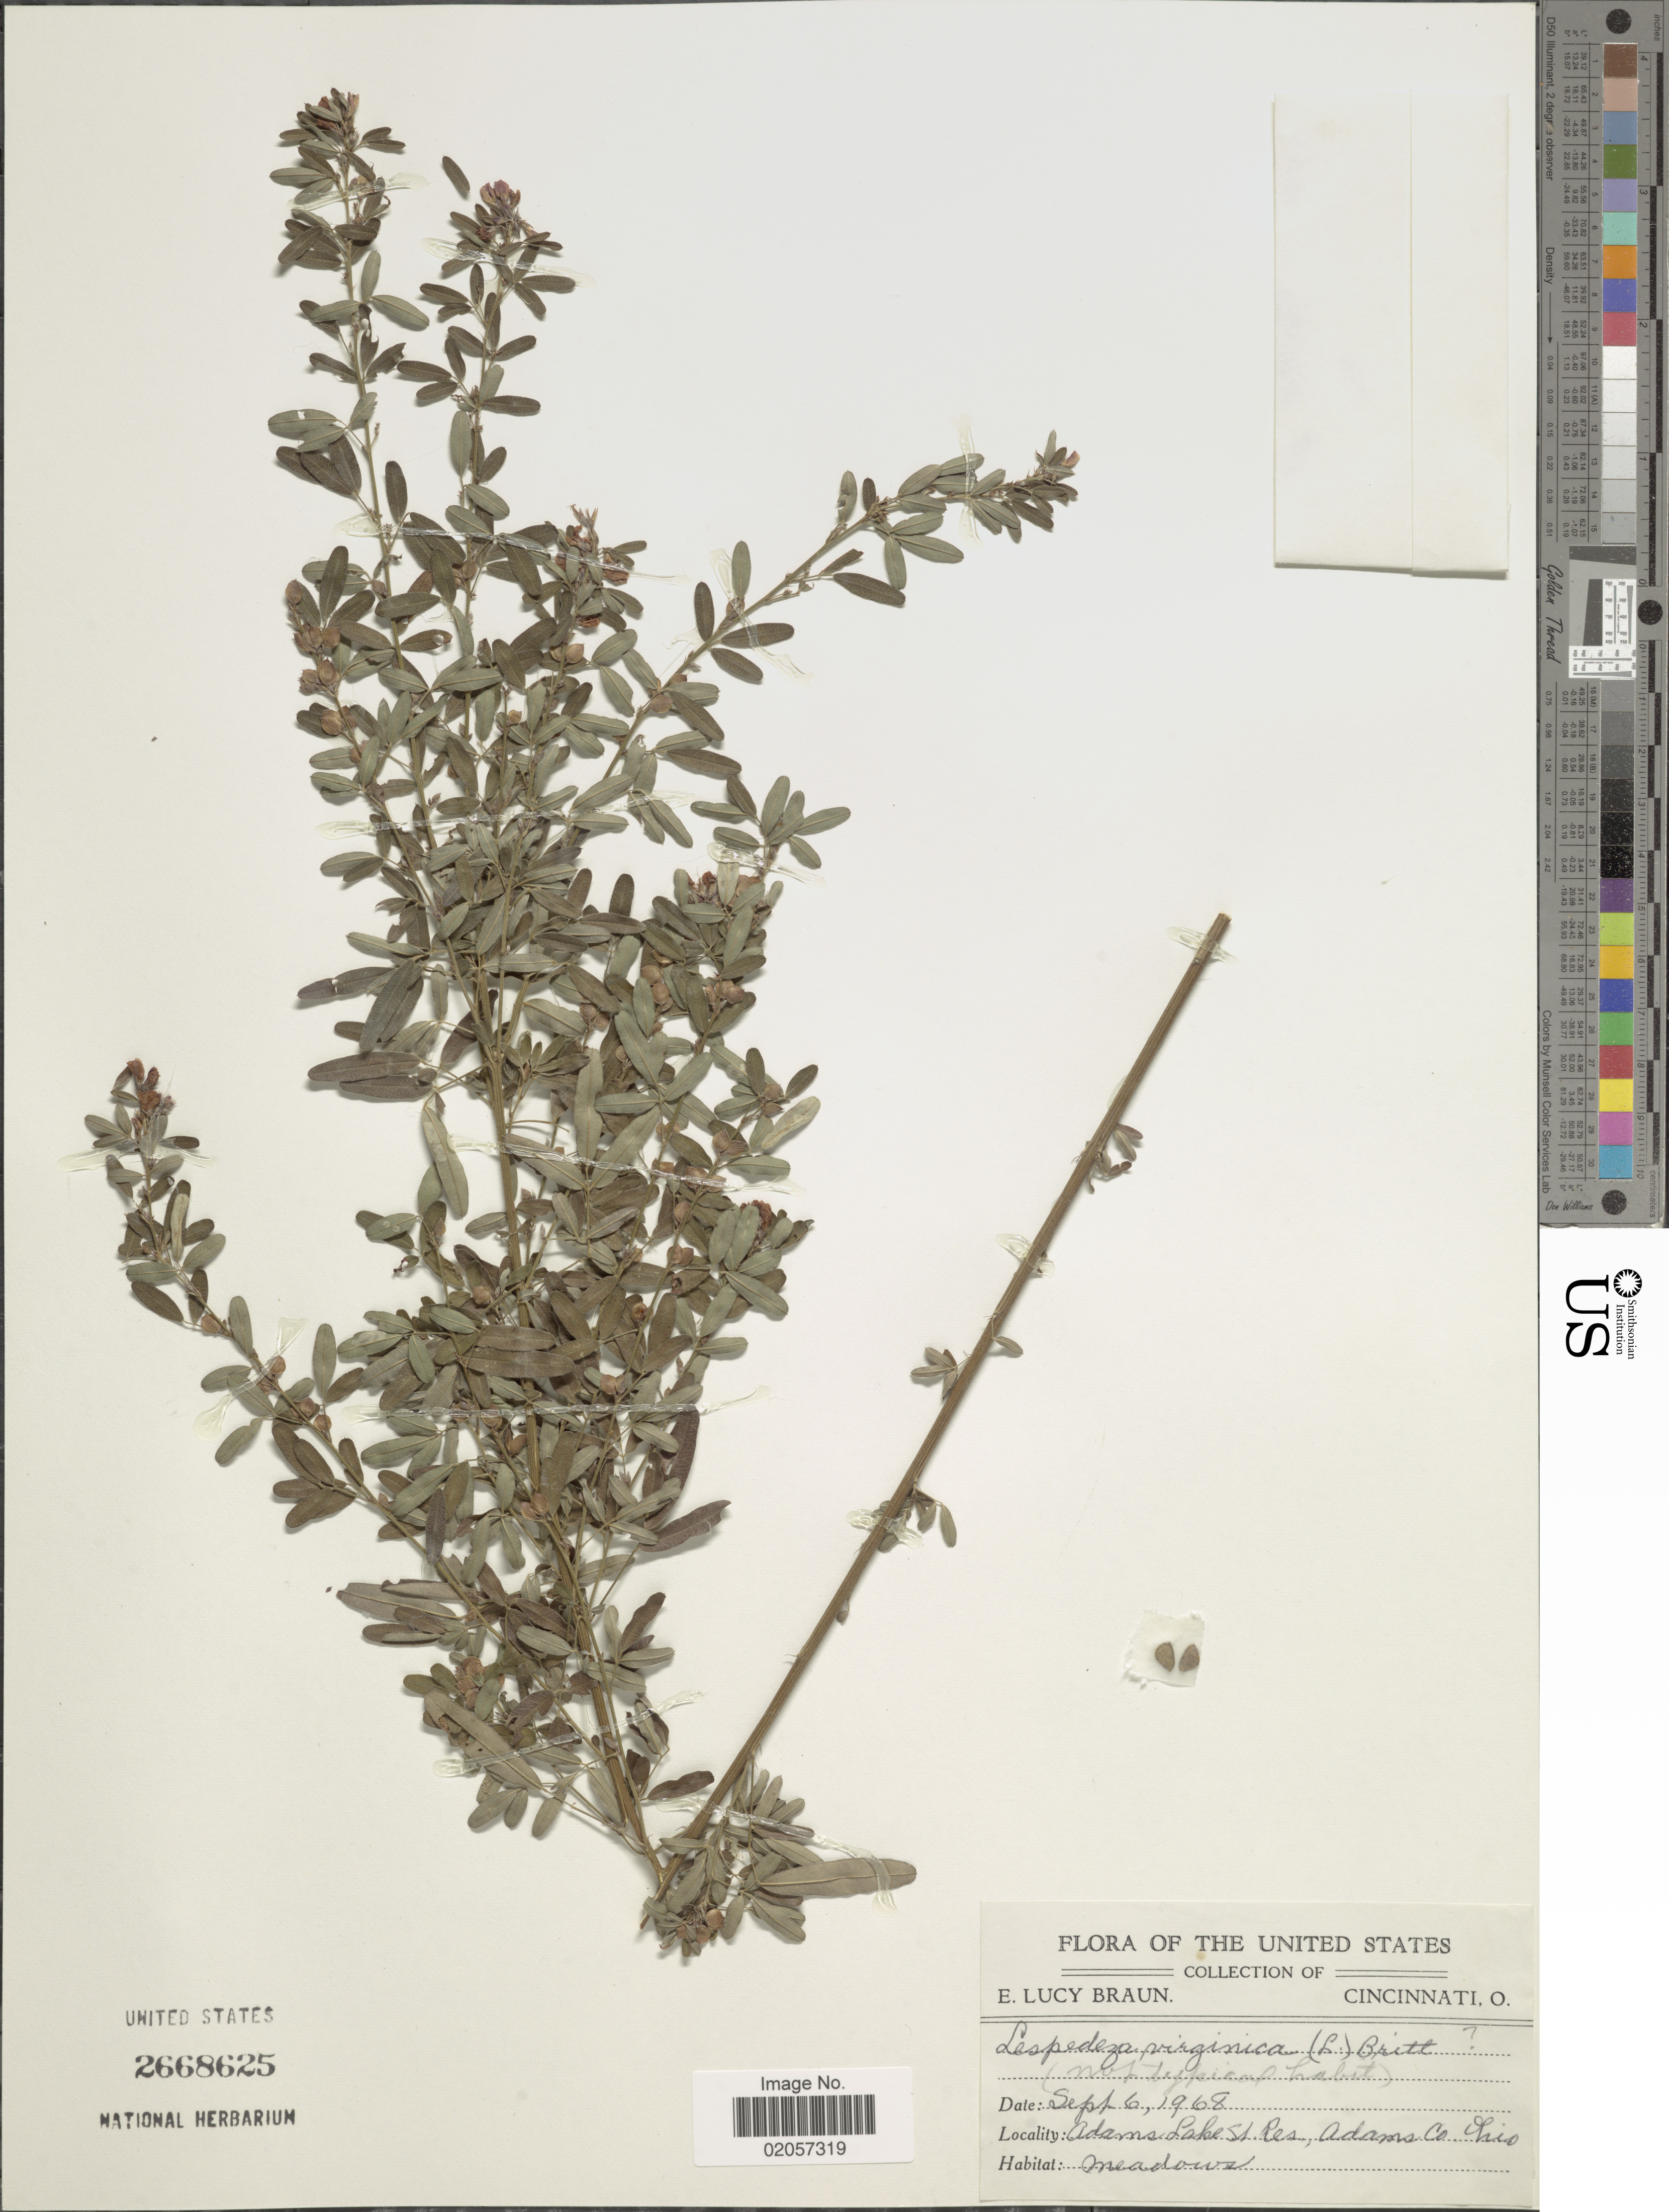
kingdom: Plantae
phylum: Tracheophyta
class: Magnoliopsida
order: Fabales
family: Fabaceae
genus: Lespedeza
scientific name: Lespedeza virginica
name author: (L.) Britton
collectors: E. L. Braun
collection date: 1968-08-06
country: United States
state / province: Ohio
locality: Adams Lake, St. res. Adams Co. Ohio.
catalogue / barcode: US 2668625